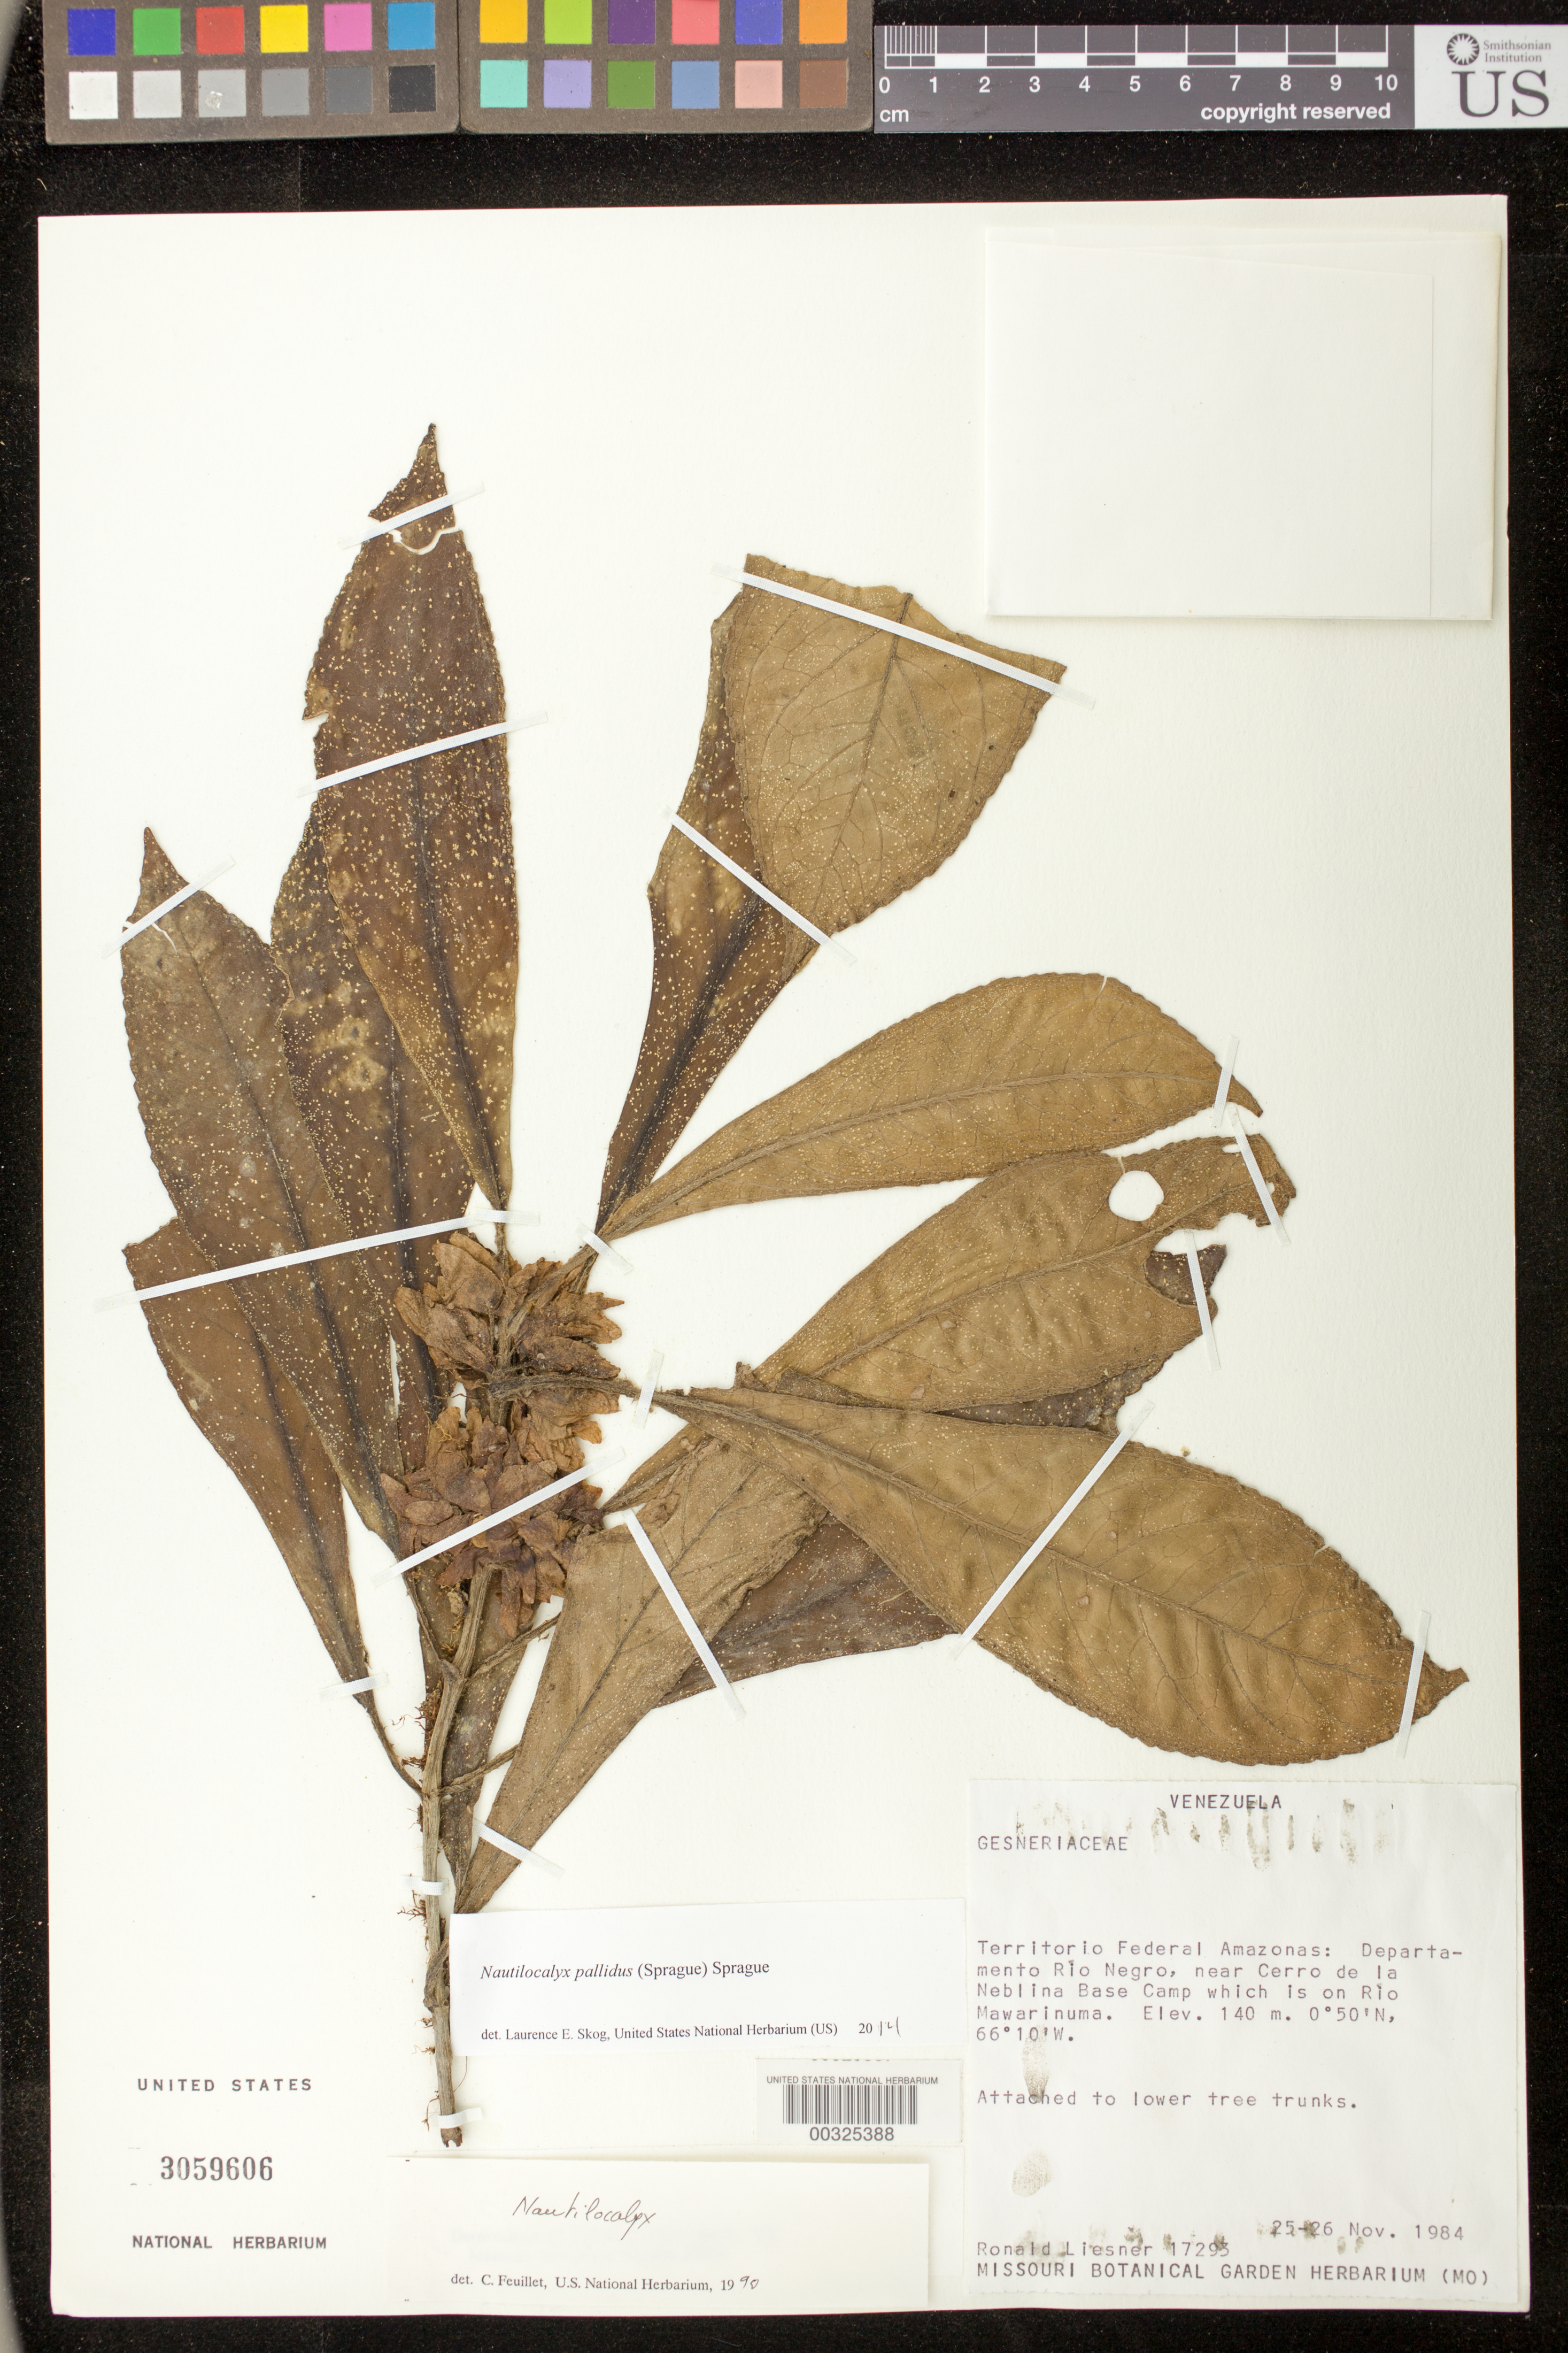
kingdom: Plantae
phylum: Tracheophyta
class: Magnoliopsida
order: Lamiales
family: Gesneriaceae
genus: Nautilocalyx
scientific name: Nautilocalyx pallidus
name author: (Sprague) C. Sprague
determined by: Skog, Laurence E.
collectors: R. L. Liesner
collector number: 17293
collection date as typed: Nov 1984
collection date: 1984-11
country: Venezuela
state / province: Amazonas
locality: Rio Negro Dept., near Cerro de la Neblina base camp which is on Rio Mawarinuma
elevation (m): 140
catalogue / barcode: US 3059606